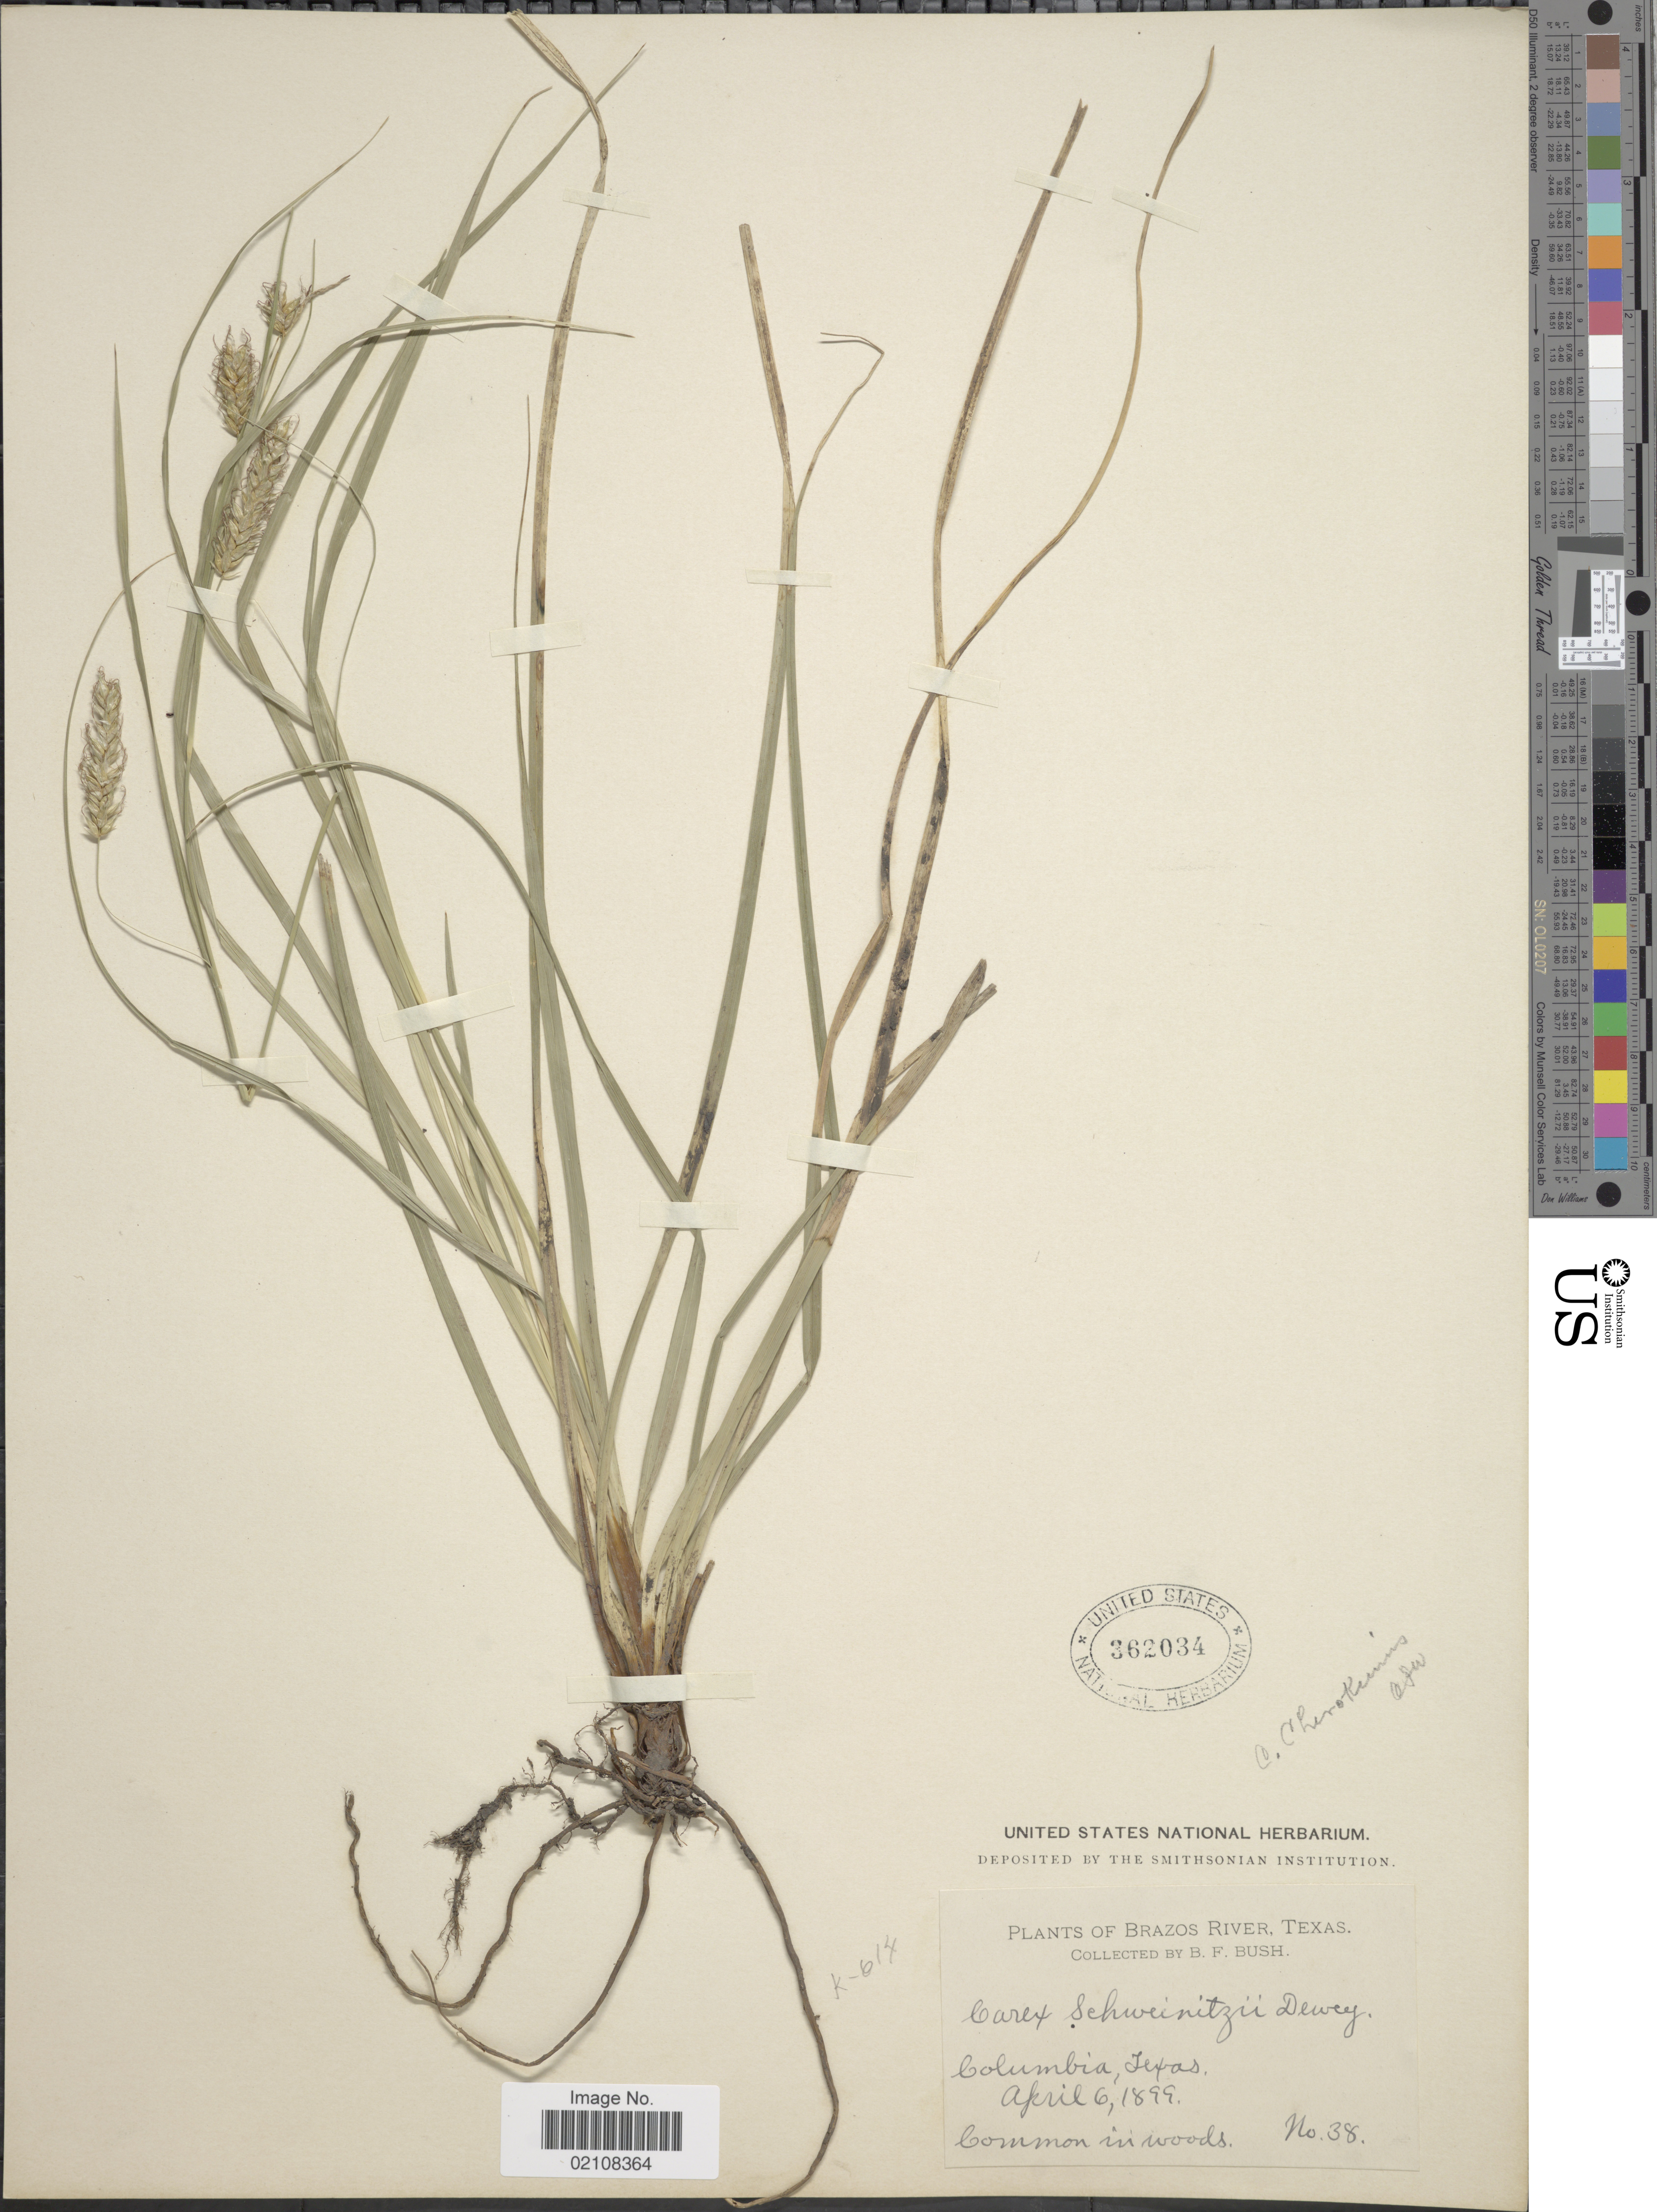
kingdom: Plantae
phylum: Tracheophyta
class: Liliopsida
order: Poales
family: Cyperaceae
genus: Carex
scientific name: Carex cherokeensis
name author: Schwein.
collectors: B. F. Bush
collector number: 38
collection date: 1899-04-06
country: United States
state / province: Texas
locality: Columbia, Texas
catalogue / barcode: US 362034